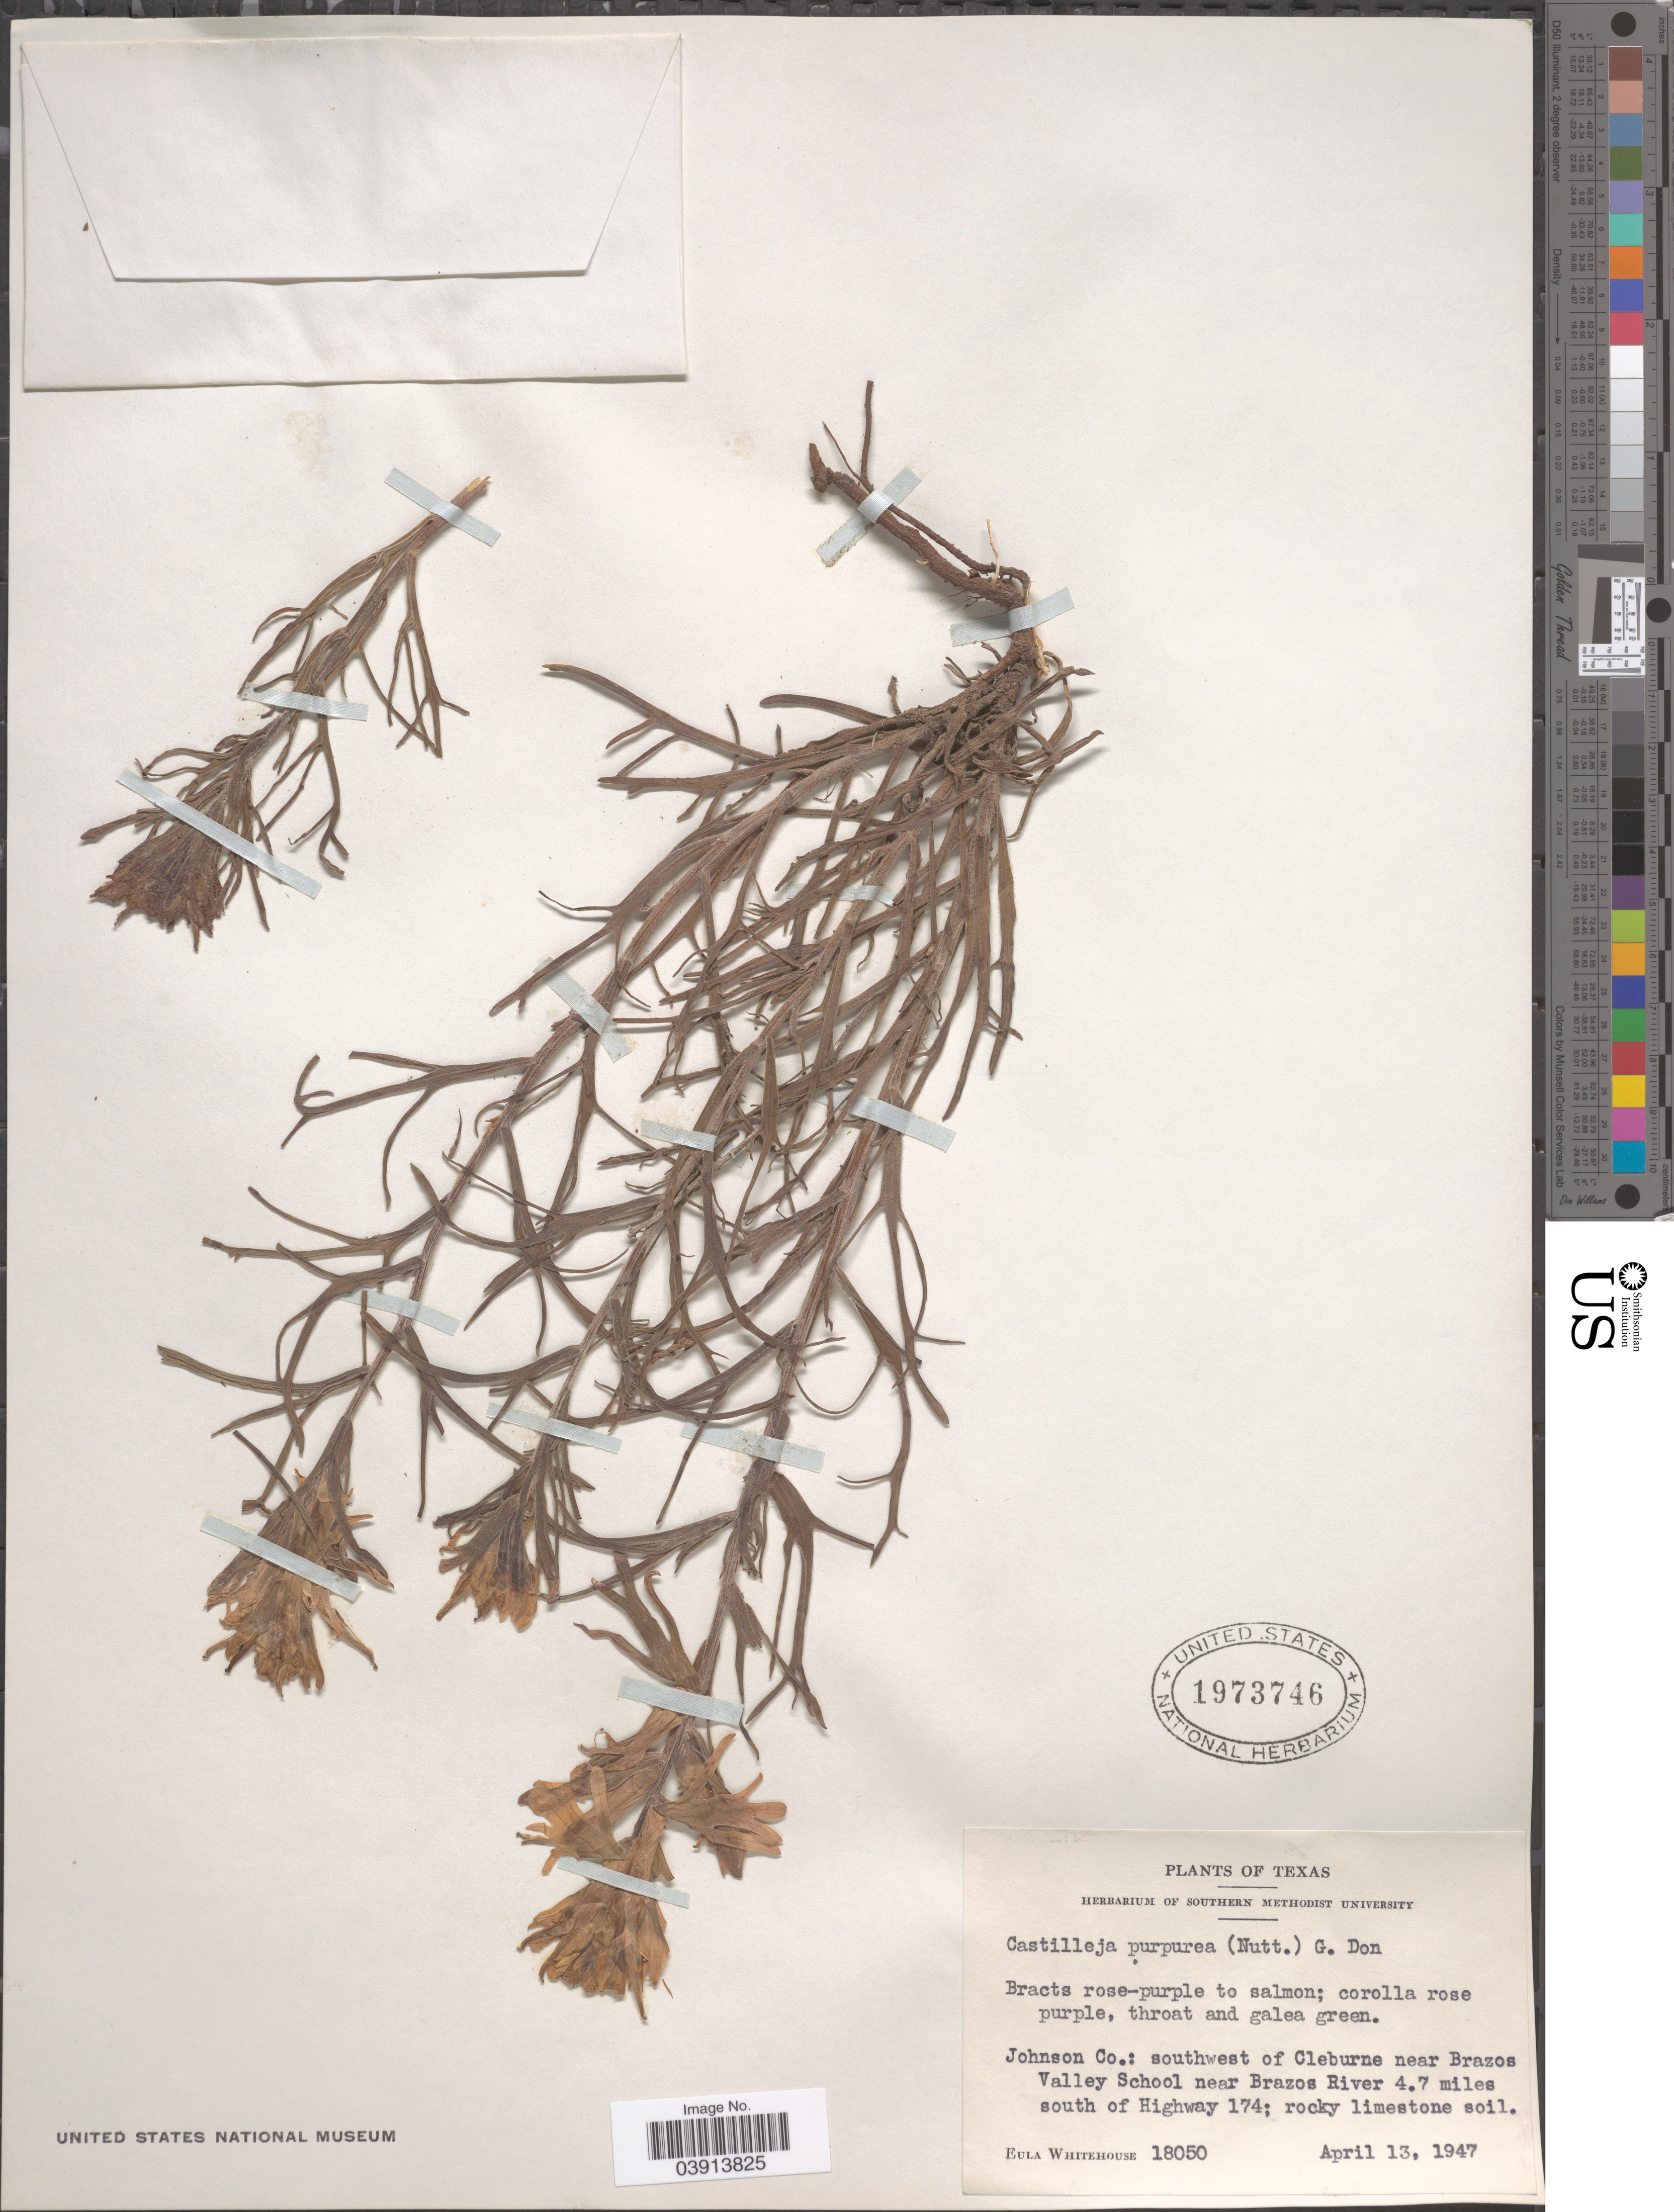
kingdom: Plantae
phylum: Tracheophyta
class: Magnoliopsida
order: Lamiales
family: Orobanchaceae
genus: Castilleja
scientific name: Castilleja purpurea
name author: (Nutt.) G. Don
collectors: E. Whitehouse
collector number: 18050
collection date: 1947-04-13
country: United States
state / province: Texas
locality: Johnson Co.: southwest of Cleburne near Brazos Valley School near Brazos River 4.7 miles south of Highway 174.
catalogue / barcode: US 1973746